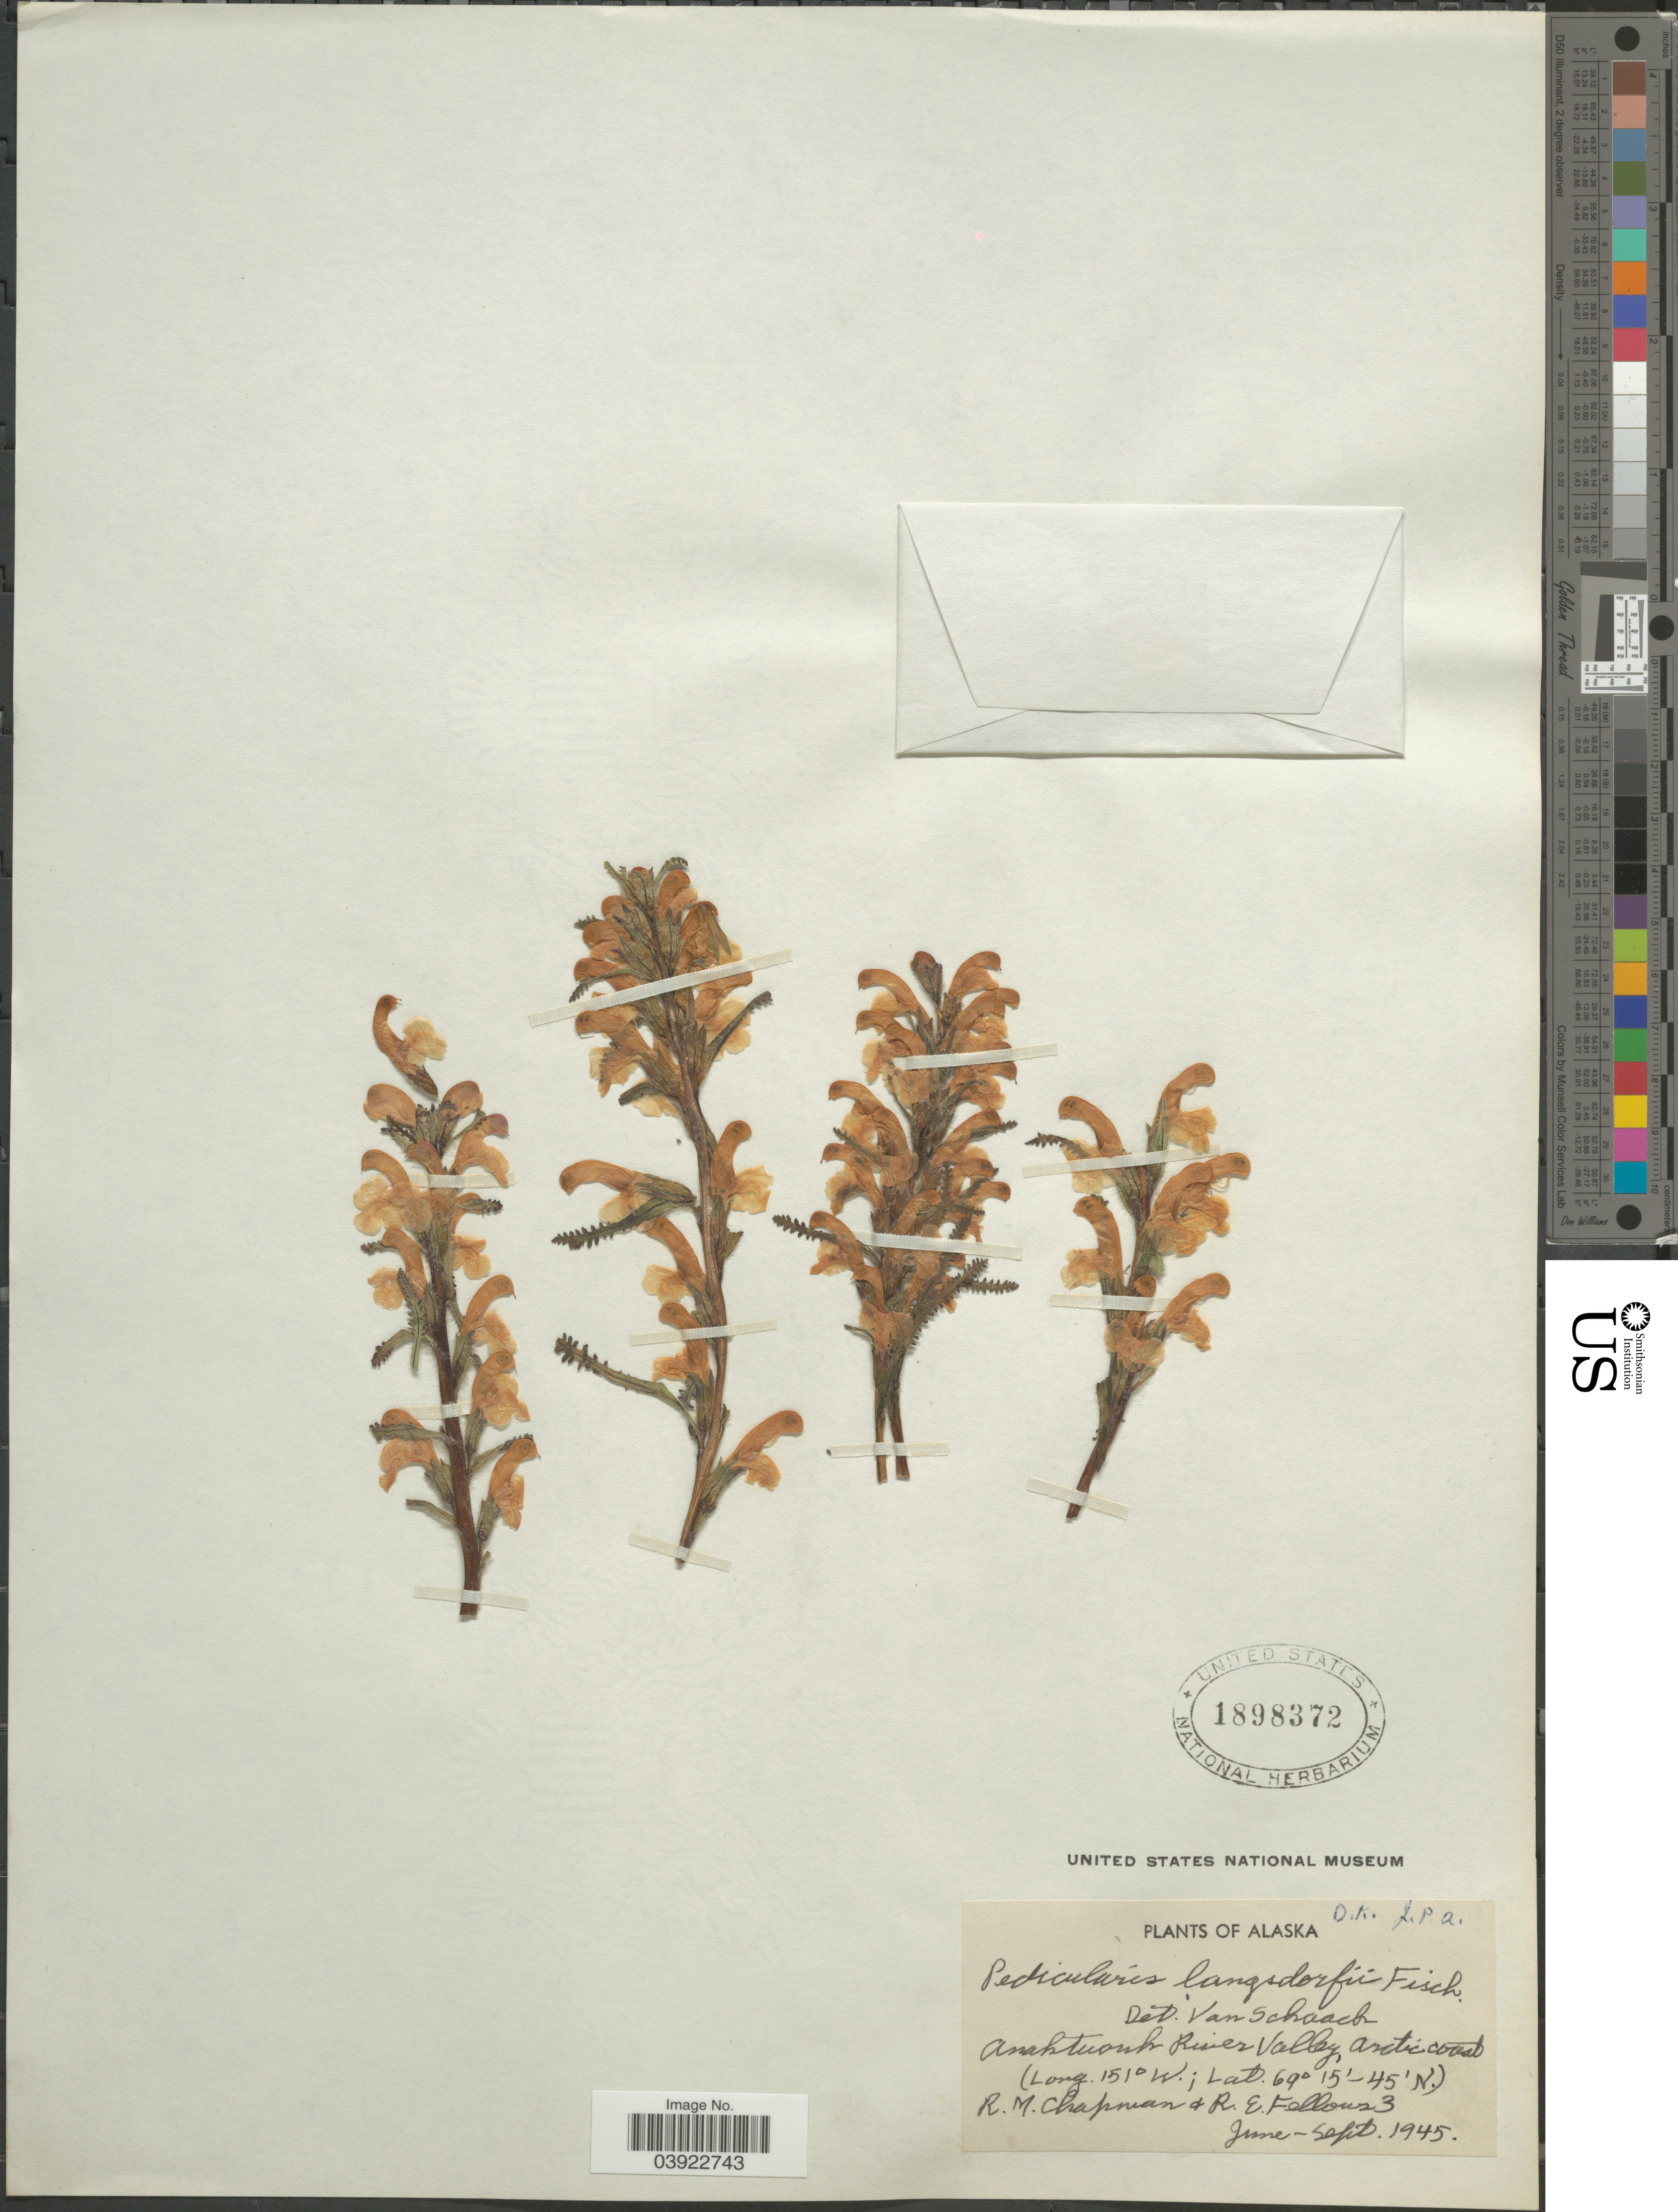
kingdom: Plantae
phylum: Tracheophyta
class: Magnoliopsida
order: Lamiales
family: Orobanchaceae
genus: Pedicularis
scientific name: Pedicularis langsdorffii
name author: Fisch. ex Steven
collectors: R. M. Chapman & R. Fellows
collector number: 3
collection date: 1945-06/1945-09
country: United States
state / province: Alaska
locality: Anaktuvuk River Valley, Arctic Coast.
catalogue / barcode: US 1898372